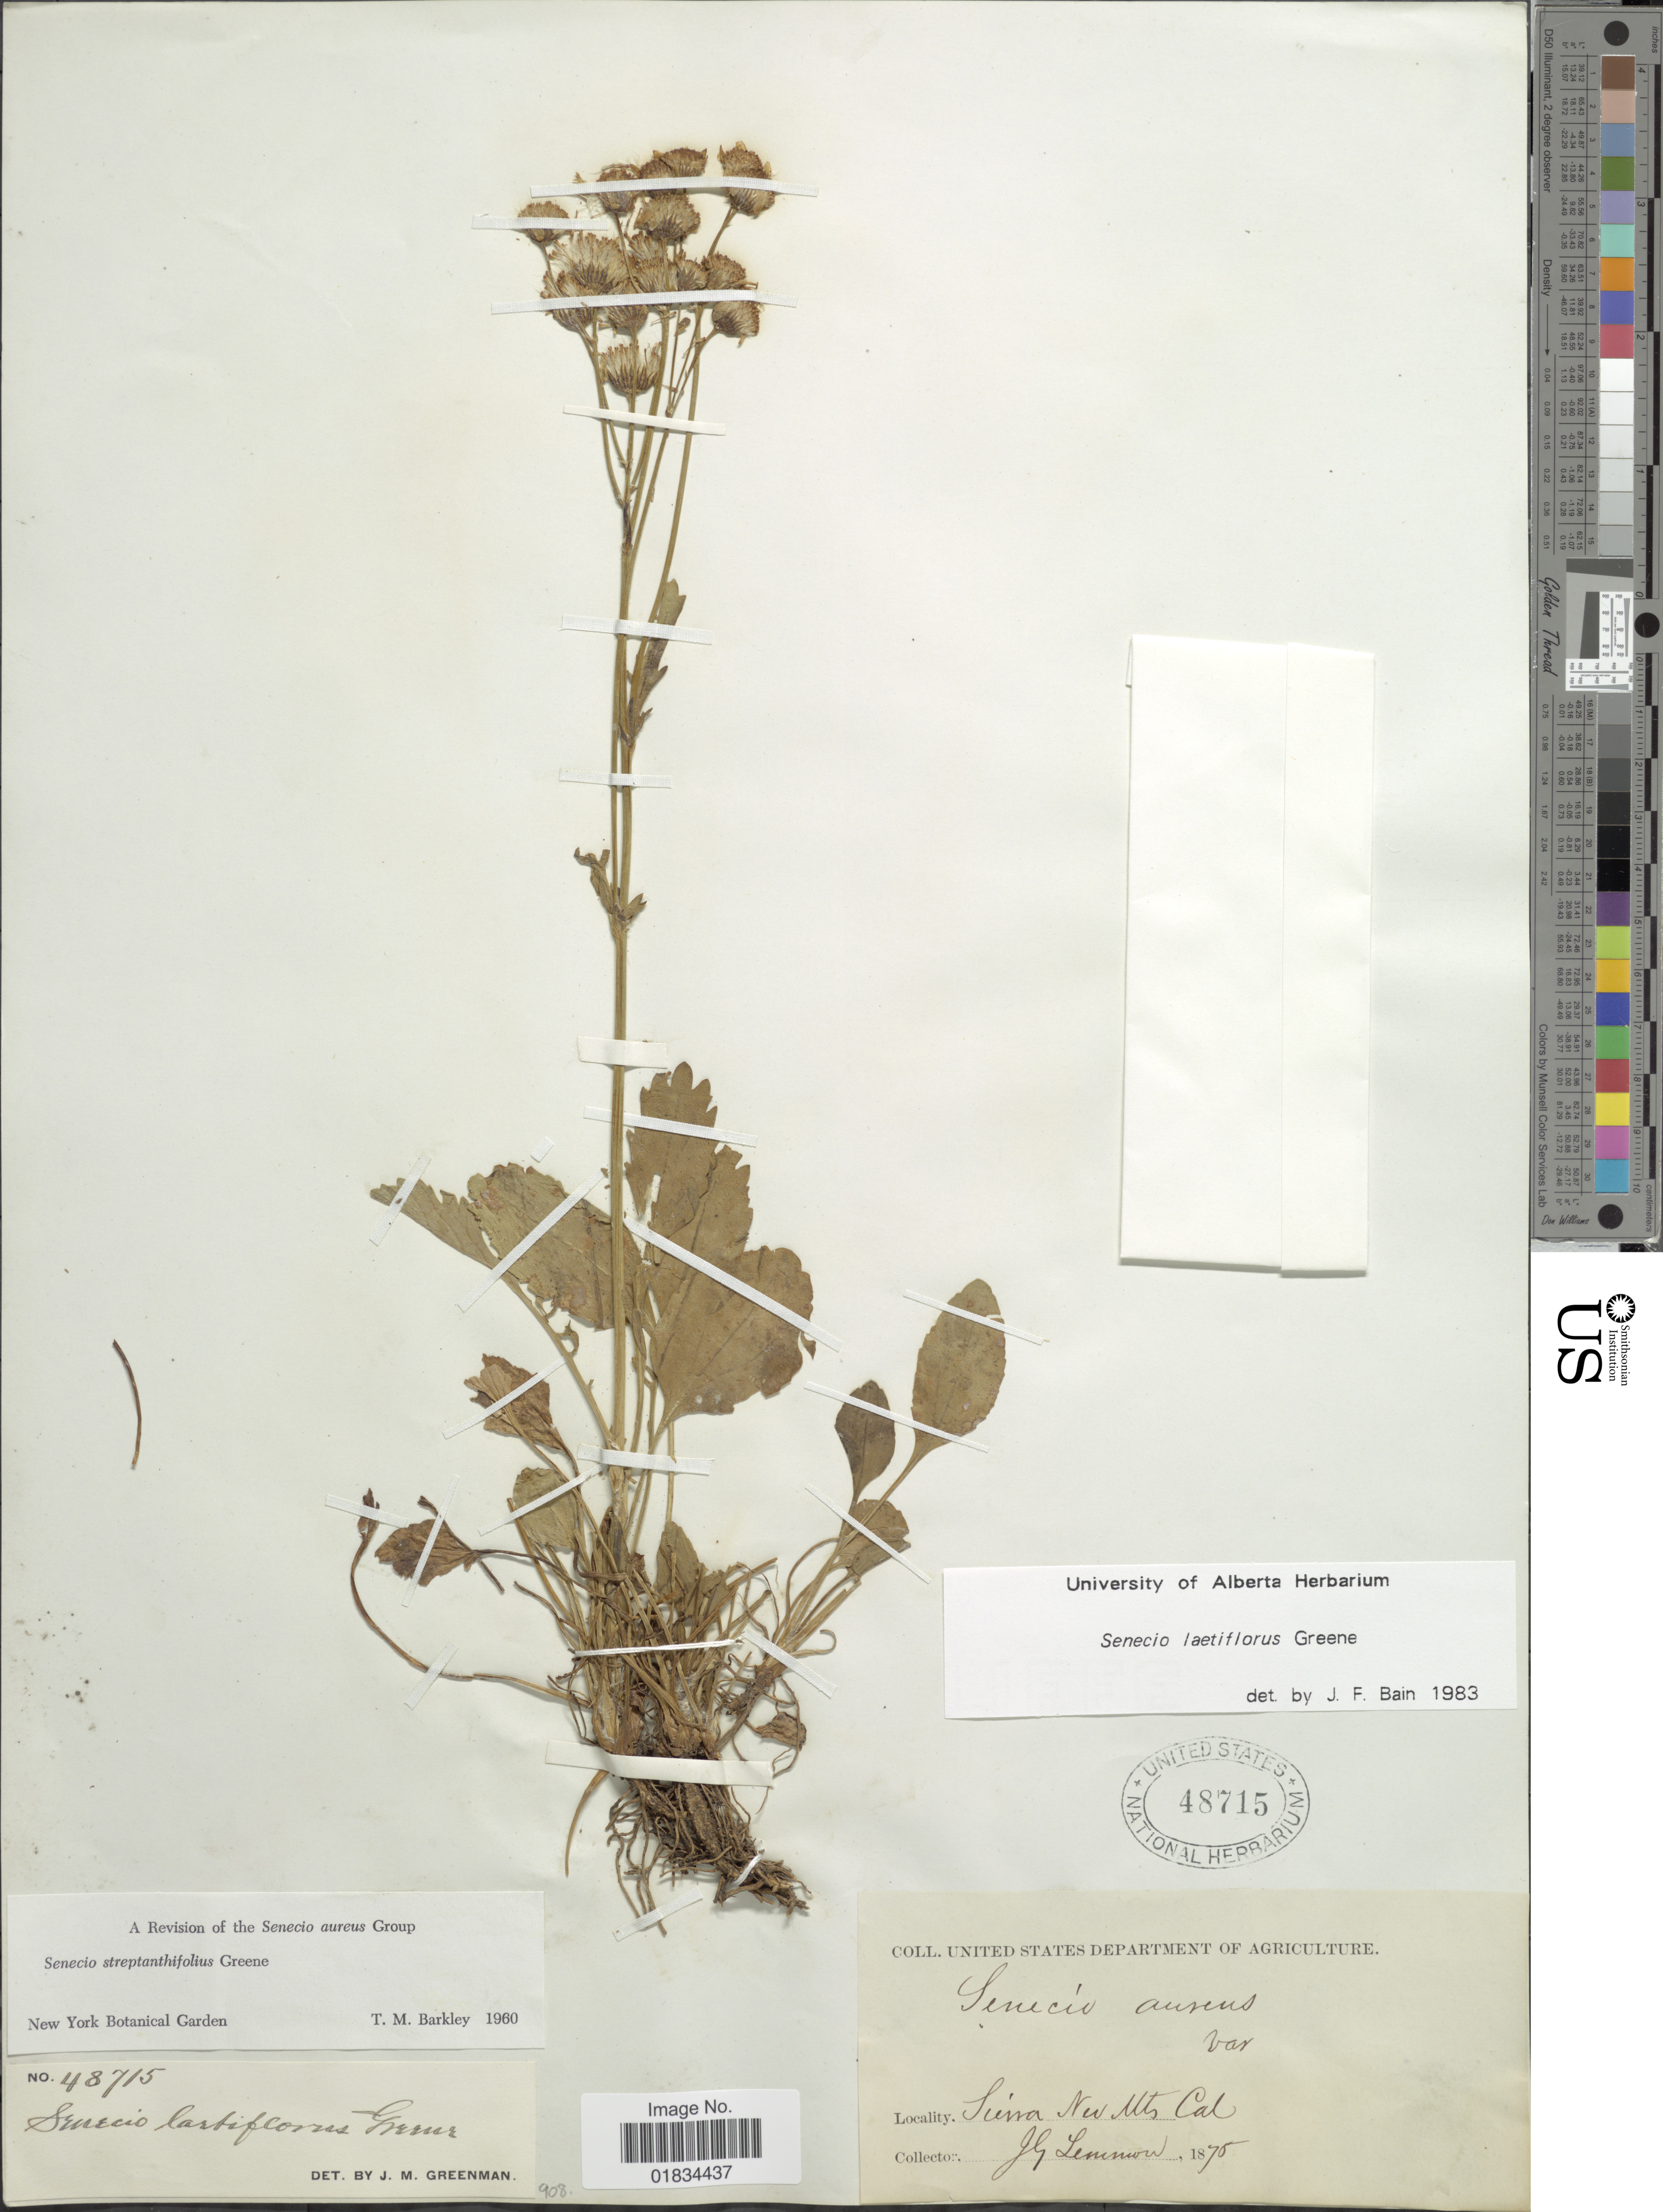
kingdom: Plantae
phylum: Tracheophyta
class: Magnoliopsida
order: Asterales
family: Asteraceae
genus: Senecio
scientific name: Senecio laetiflorus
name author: Greene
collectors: J. Lemmon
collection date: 1875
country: United States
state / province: California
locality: Sierra New Mts.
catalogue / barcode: US 48715